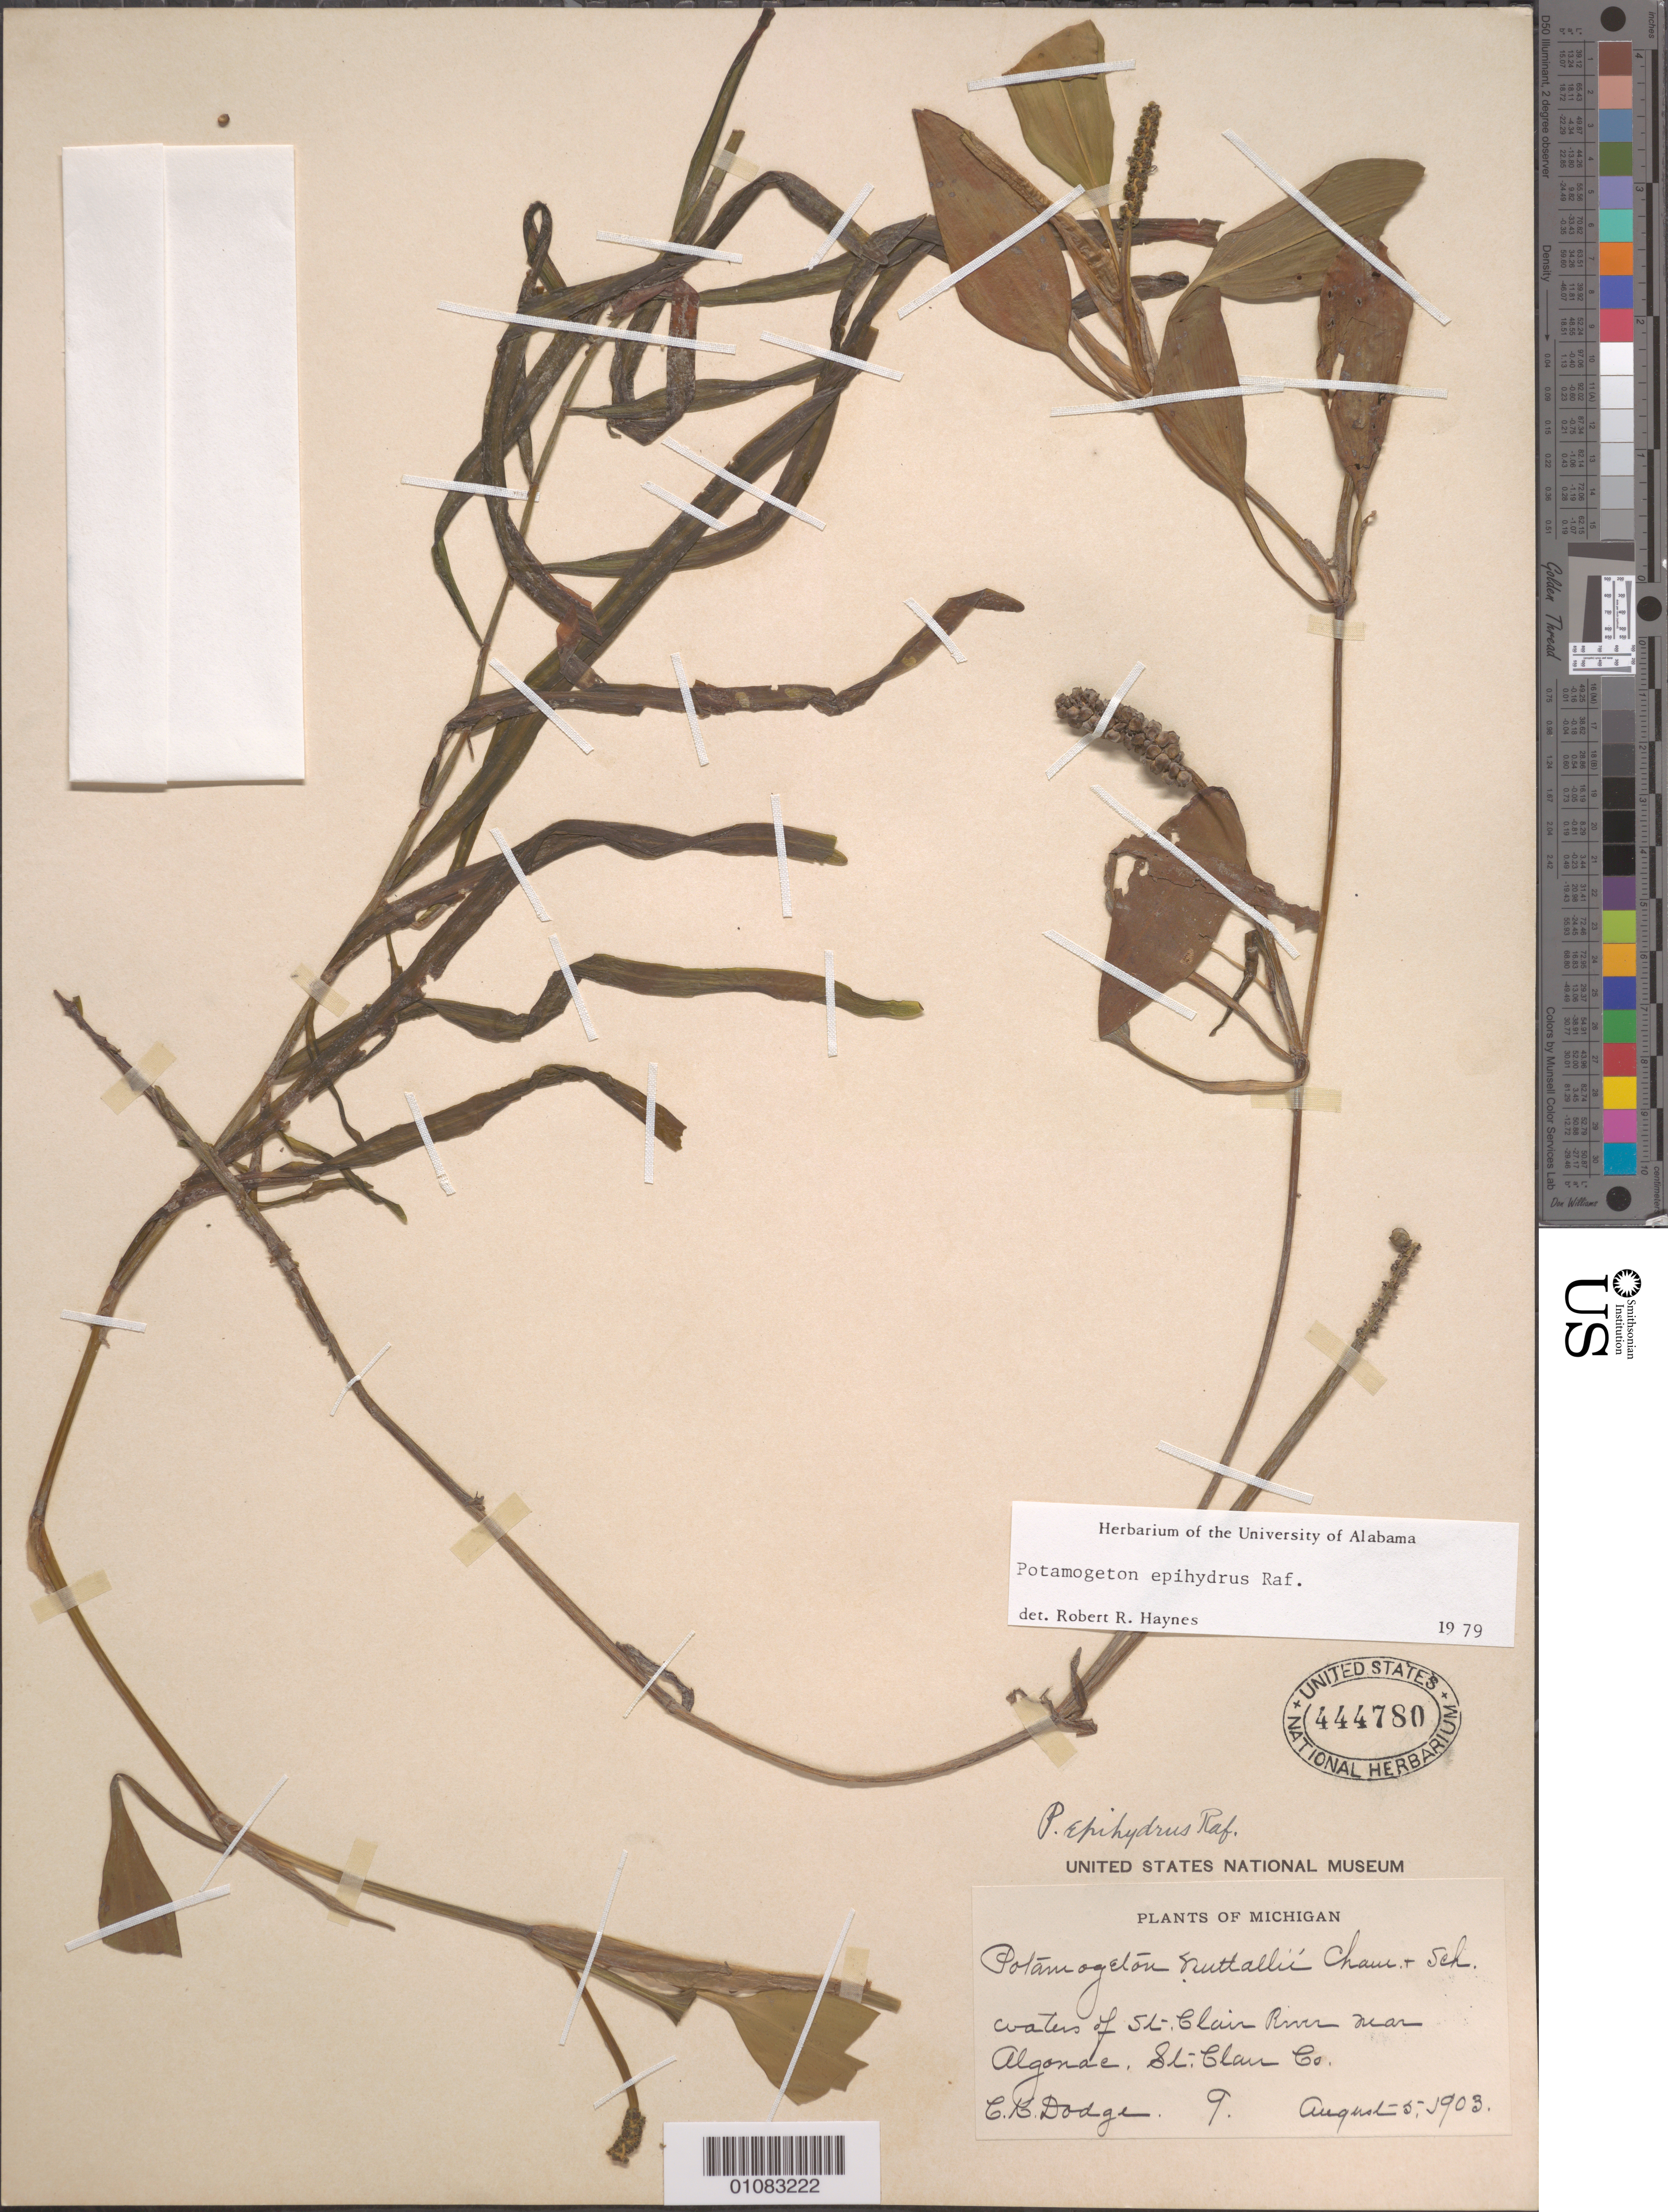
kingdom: Plantae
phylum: Tracheophyta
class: Liliopsida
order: Alismatales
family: Potamogetonaceae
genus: Potamogeton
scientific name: Potamogeton epihydrus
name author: Raf.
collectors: C. Dodge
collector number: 9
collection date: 1903-08-05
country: United States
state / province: Michigan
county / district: St. Clair County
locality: near Algonae, waters of St. Clair River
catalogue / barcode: US 444780